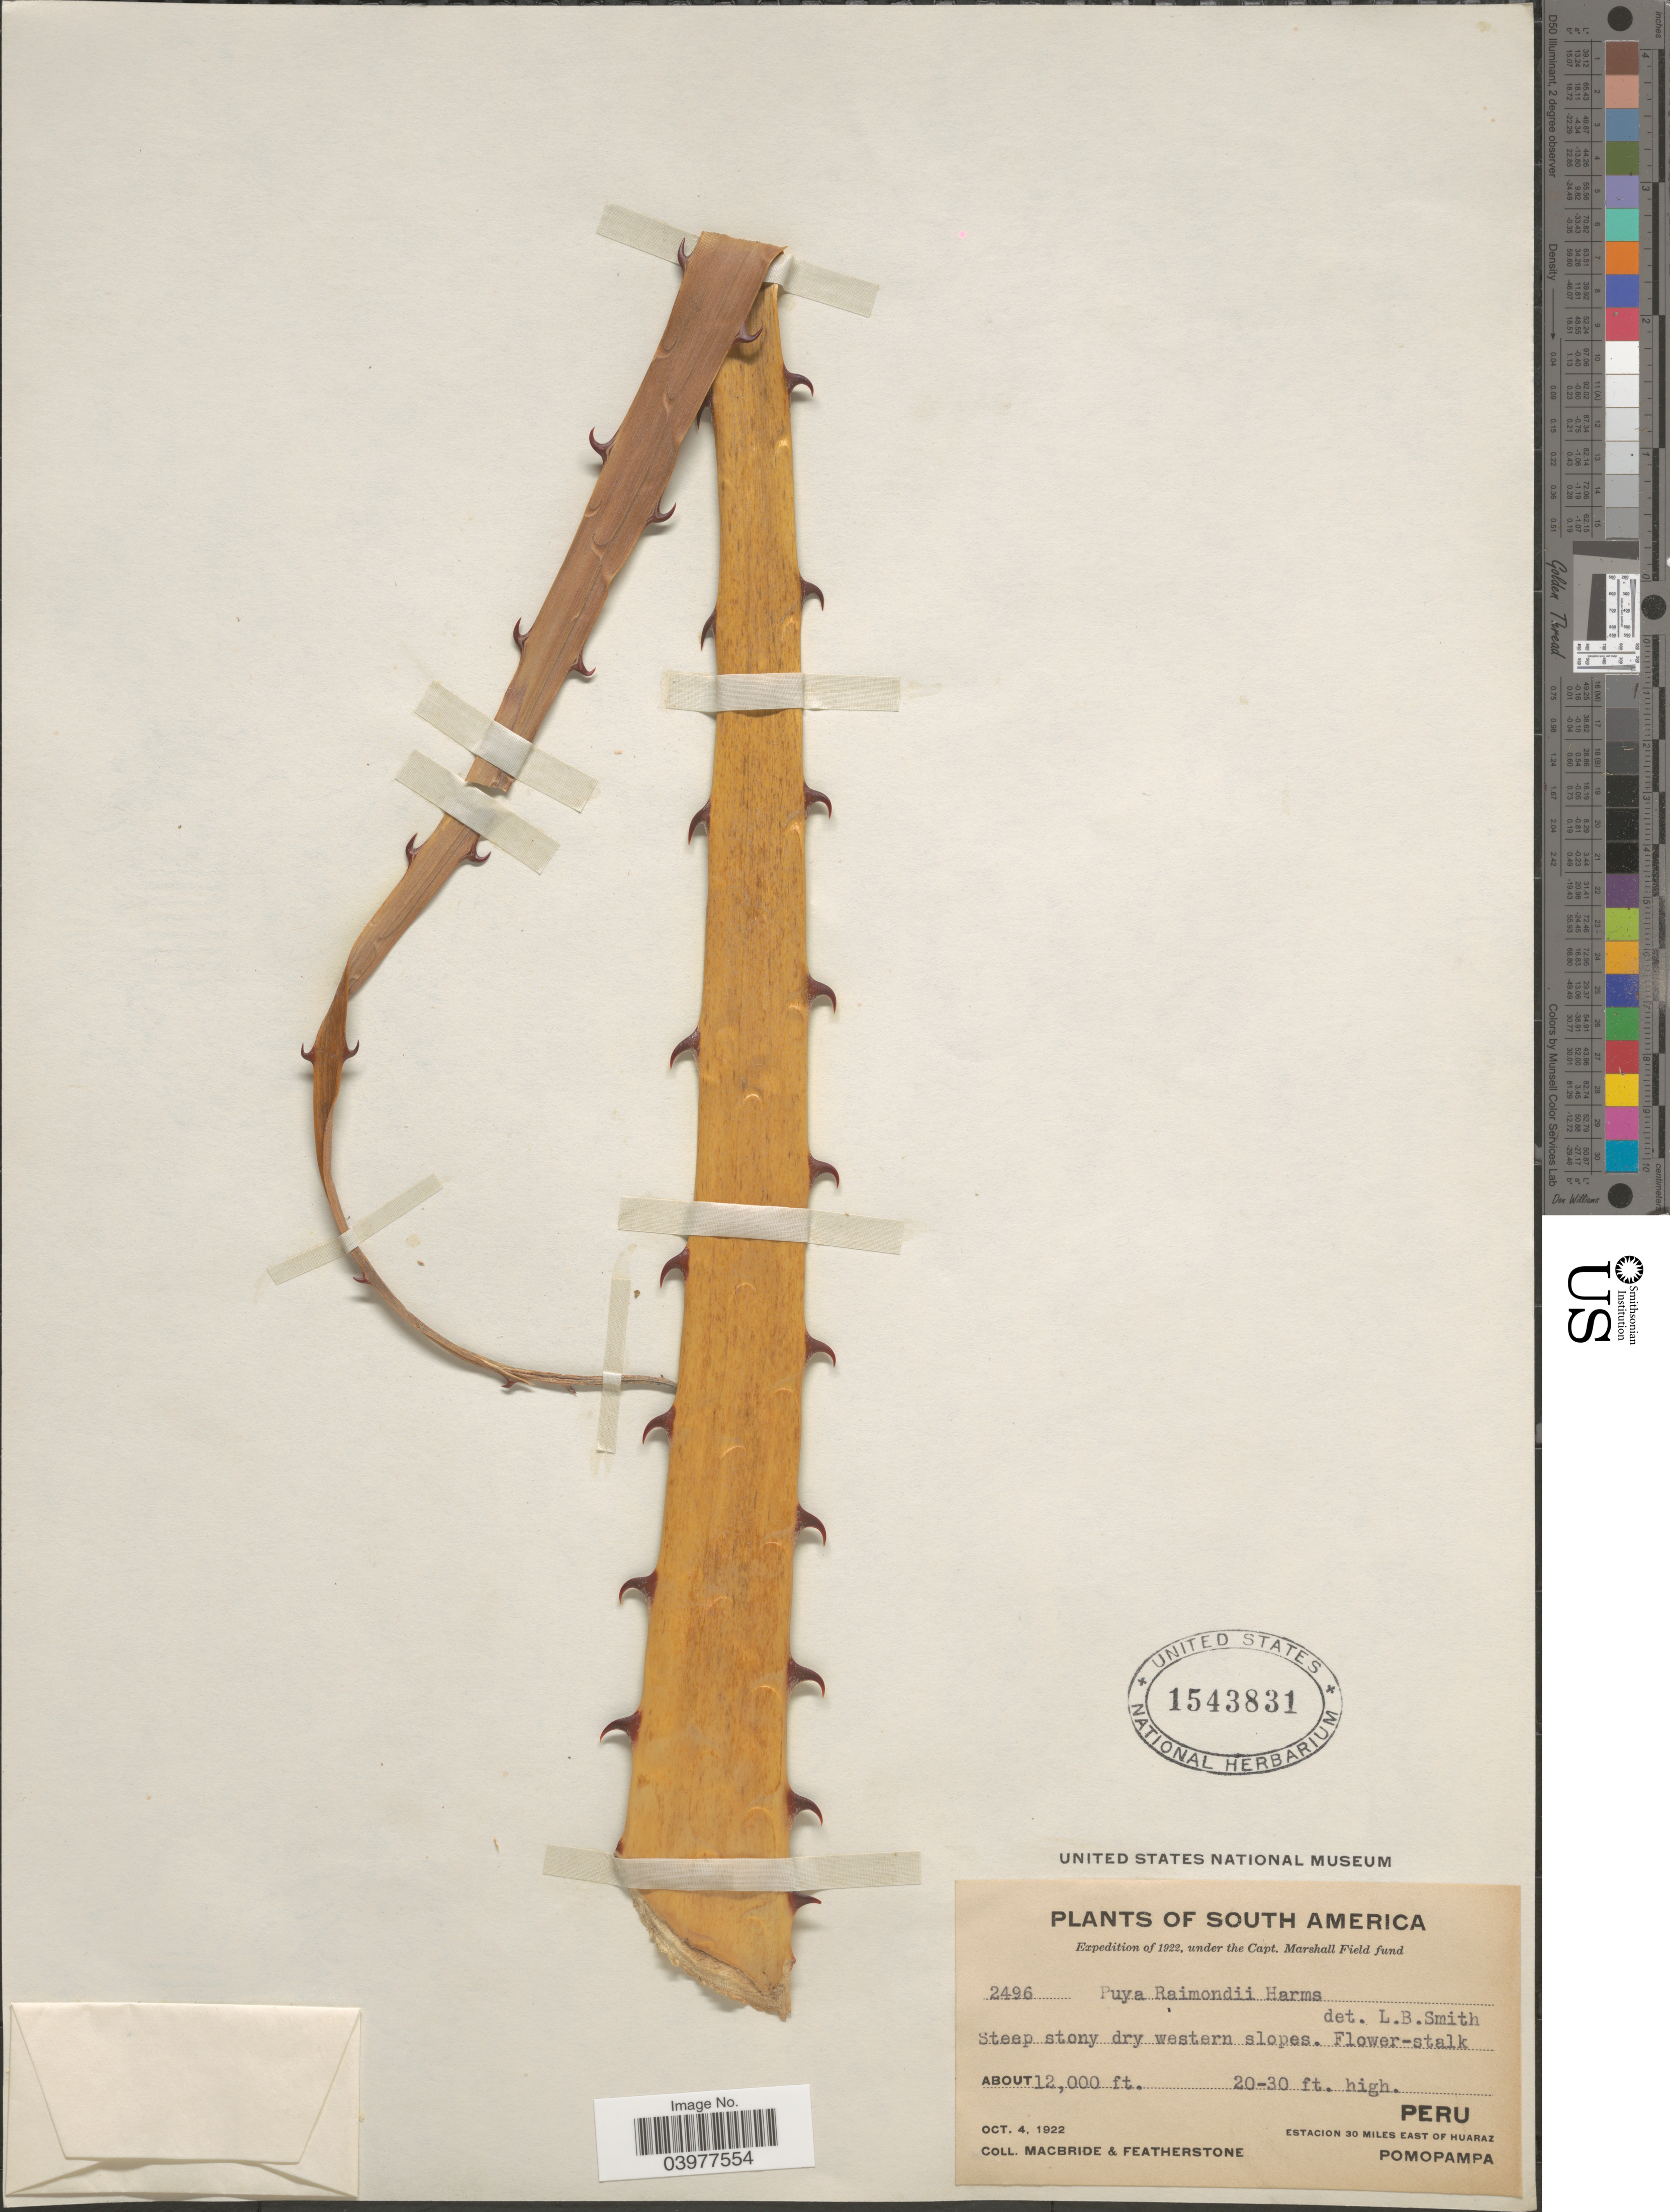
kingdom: Plantae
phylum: Tracheophyta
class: Liliopsida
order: Poales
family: Bromeliaceae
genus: Puya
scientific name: Puya raimondii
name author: Harms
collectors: Macbride, -- & -. Featherstone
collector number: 2496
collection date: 1922-10-04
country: Peru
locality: Estacion 30 miles east of Huaraz. Pomopampa.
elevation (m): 3658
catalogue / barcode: US 1543831